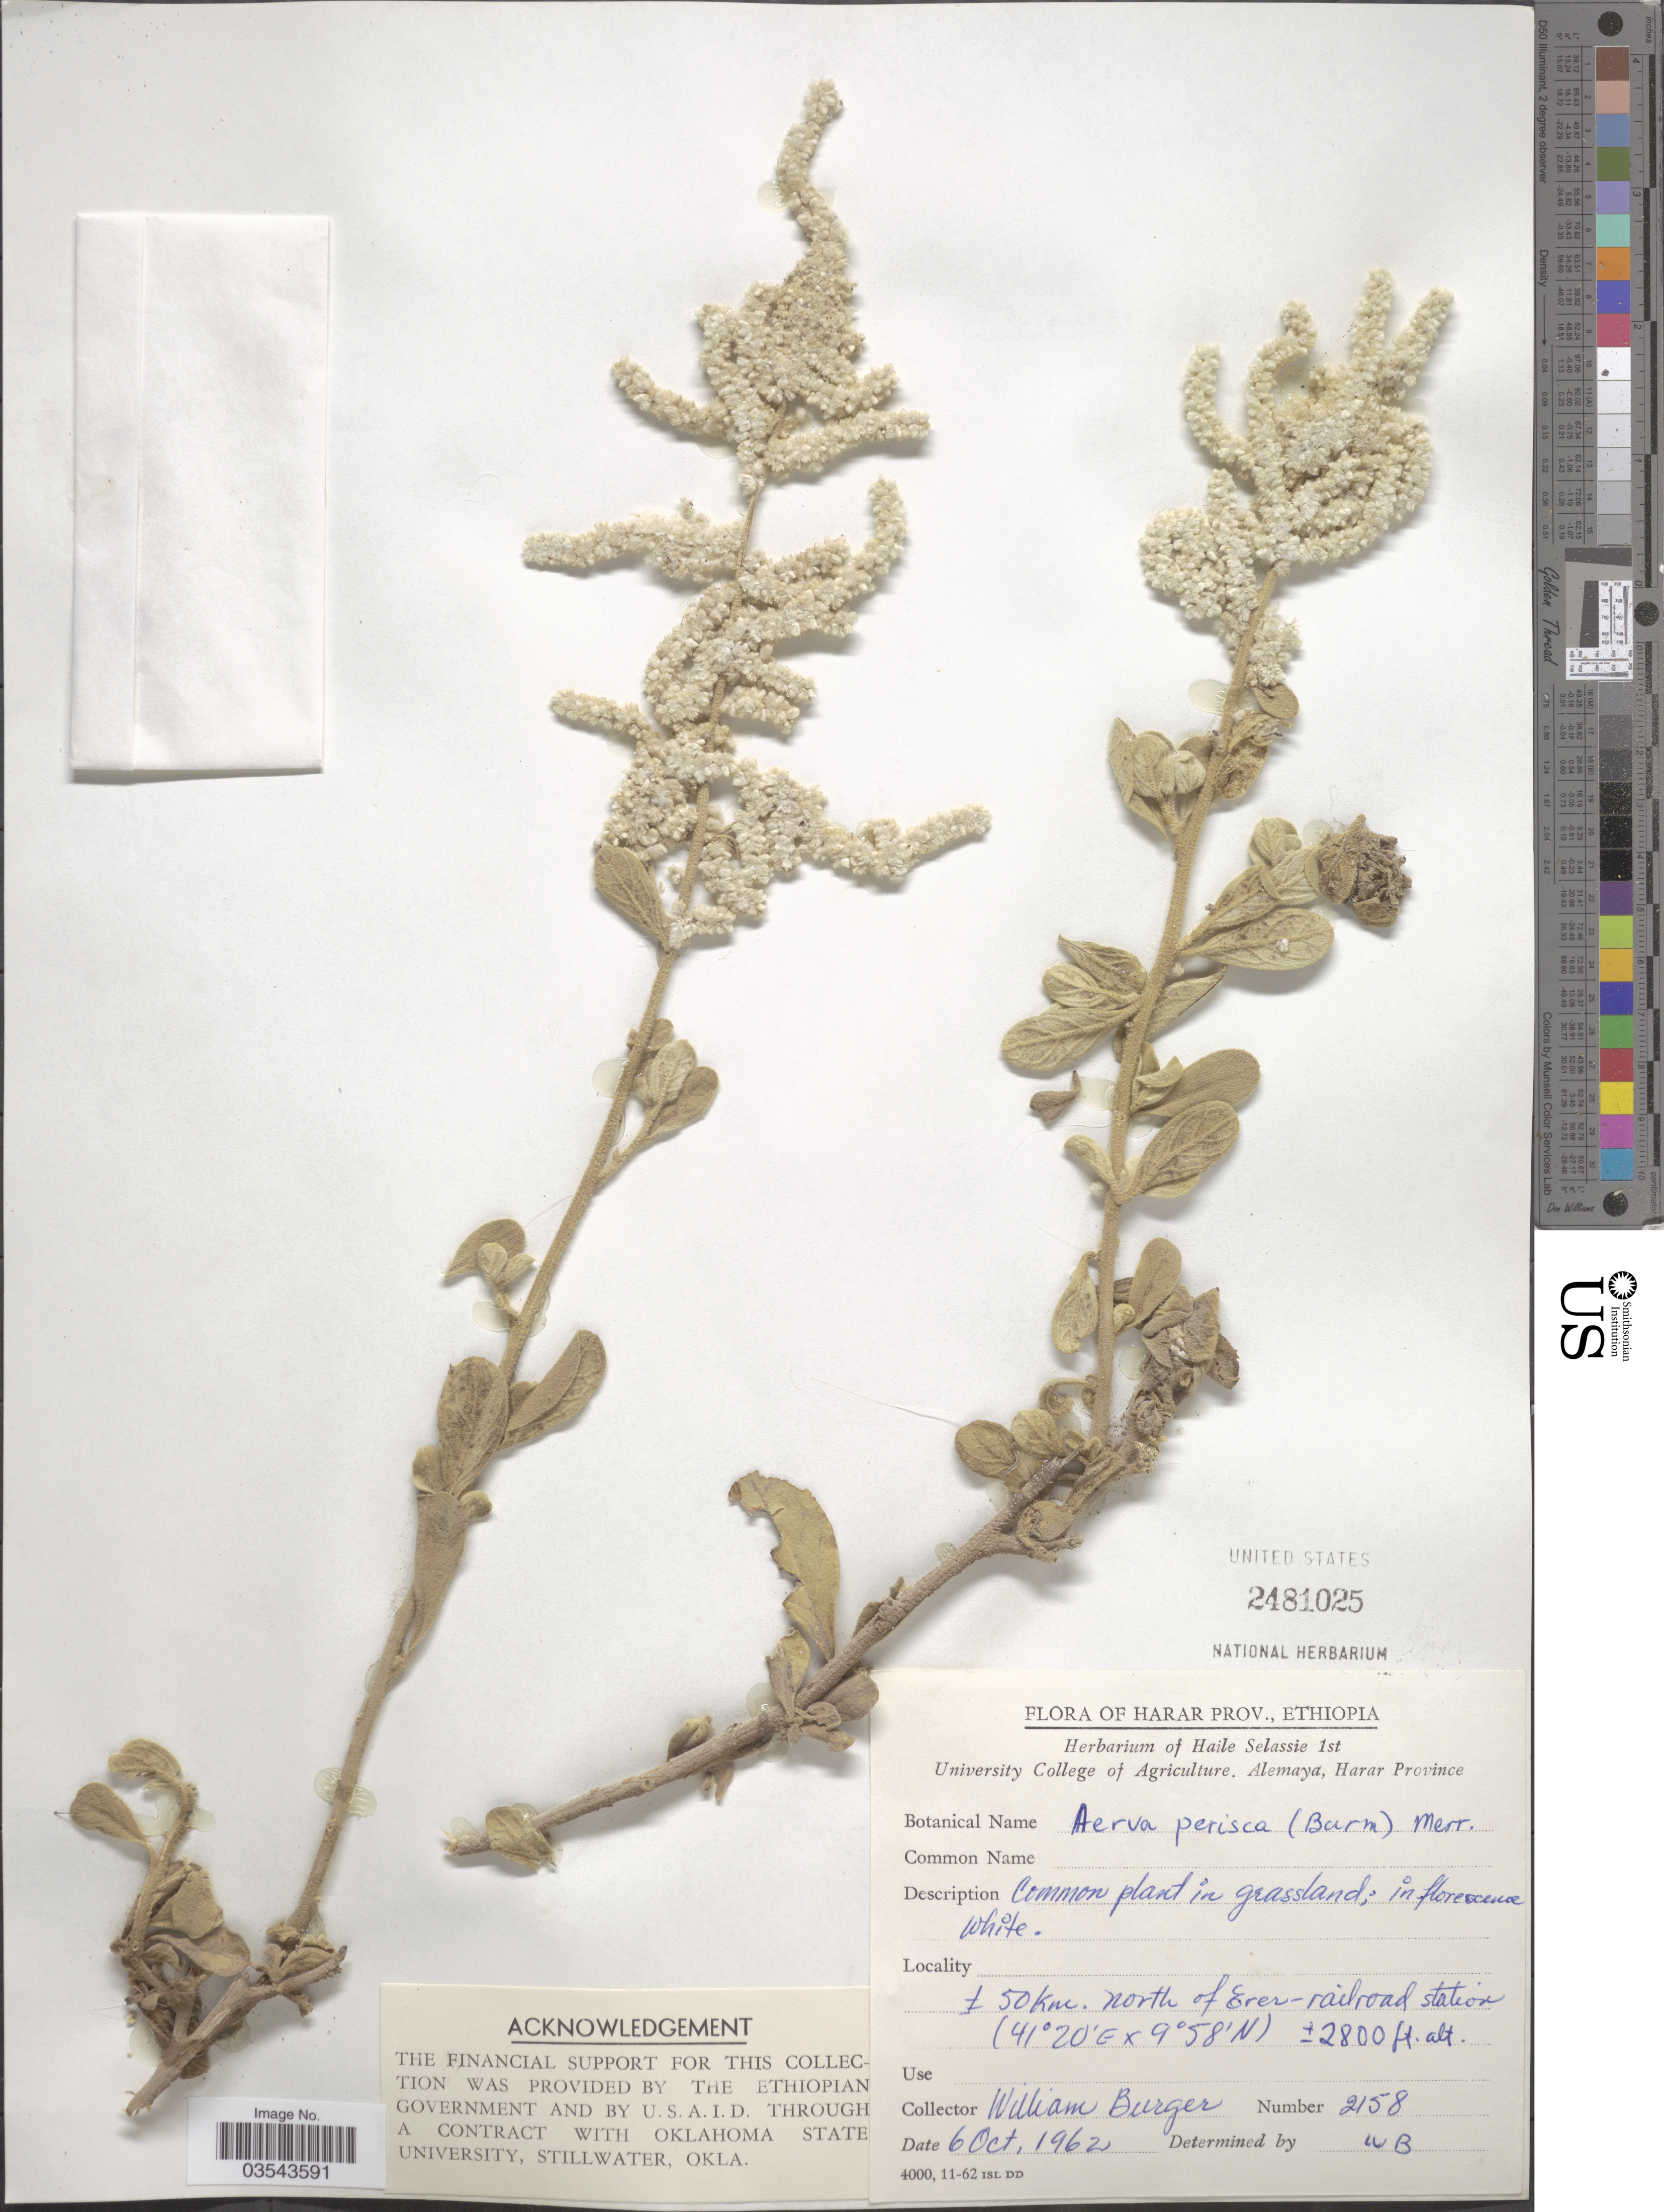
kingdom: Plantae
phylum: Tracheophyta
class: Magnoliopsida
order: Caryophyllales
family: Amaranthaceae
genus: Aerva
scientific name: Aerva persica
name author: (Burm. f.) Merr.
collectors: W. Burger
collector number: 2158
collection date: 1962-10-06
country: Ethiopia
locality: Harar Prov. ± 50Km. north of Erer-railroad station.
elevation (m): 853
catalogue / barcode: US 2481025